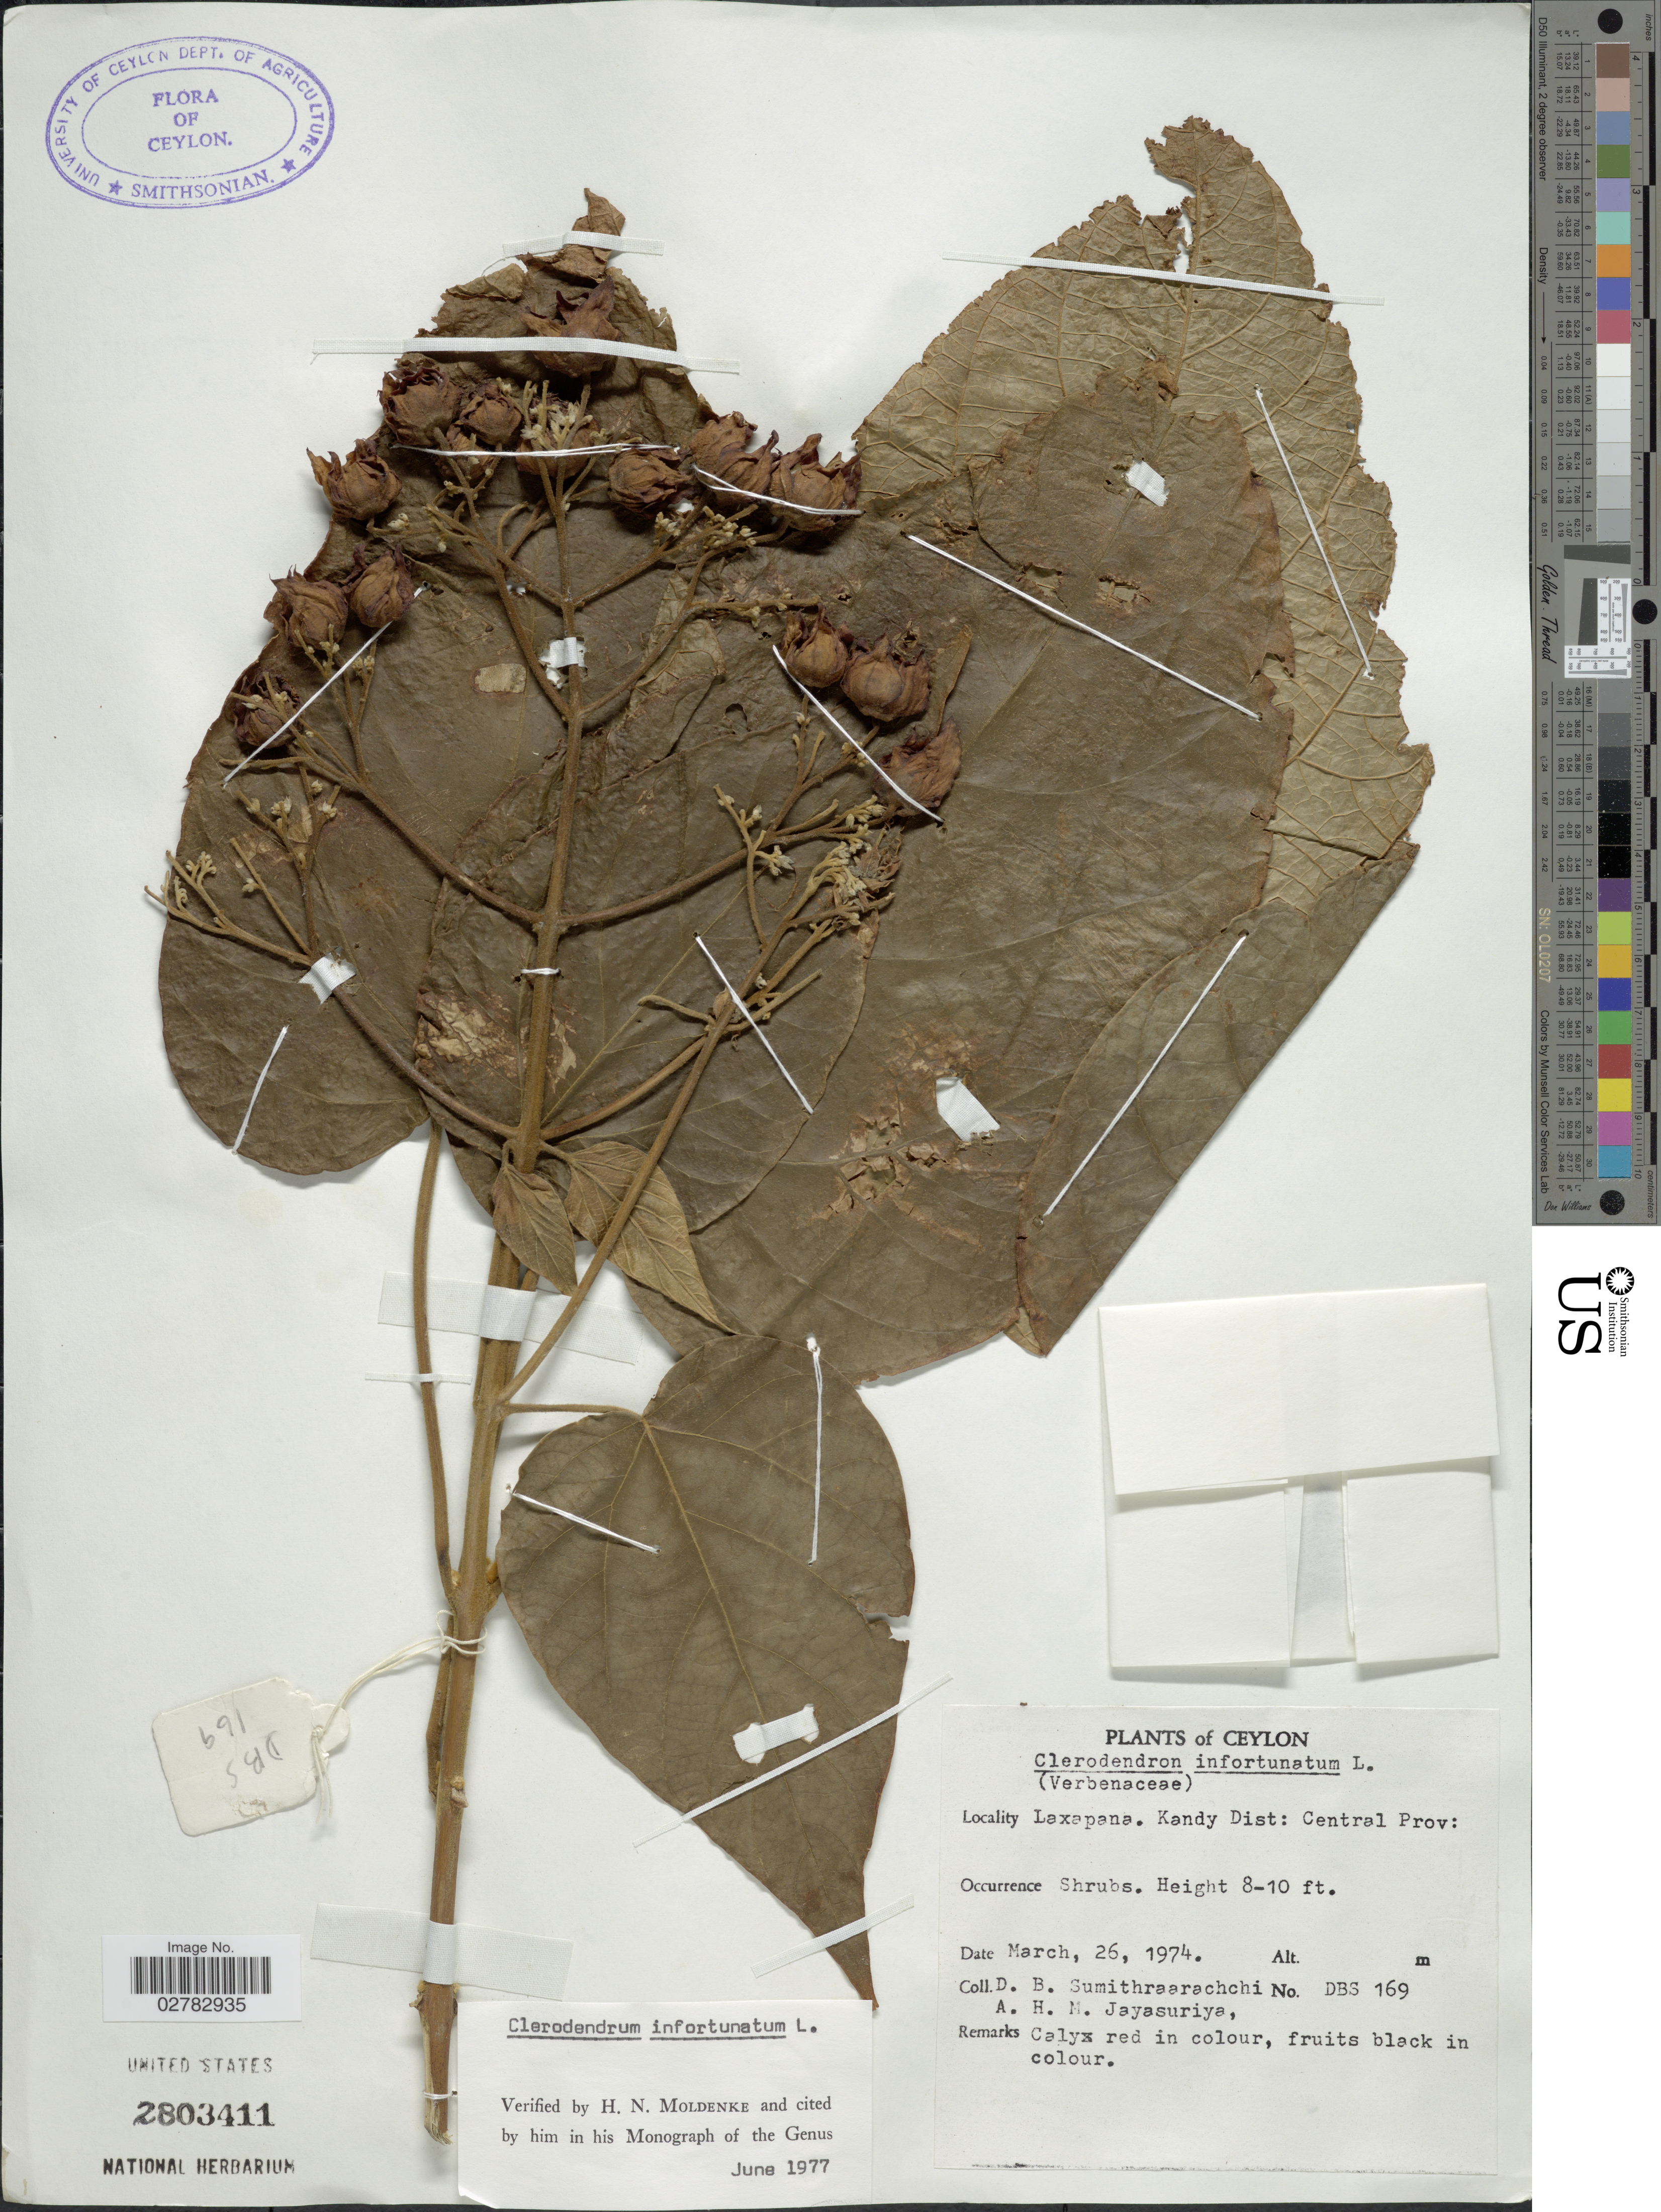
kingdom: Plantae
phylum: Tracheophyta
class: Magnoliopsida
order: Lamiales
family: Lamiaceae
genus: Clerodendrum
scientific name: Clerodendrum infortunatum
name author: L.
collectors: D. B. Sumithraarachchi & A. H. Jayasuriya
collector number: DBS169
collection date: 1974-03-26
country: Sri Lanka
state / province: Central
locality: Ceylon. Laxapana, Kandy Dist.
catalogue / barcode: US 2803411